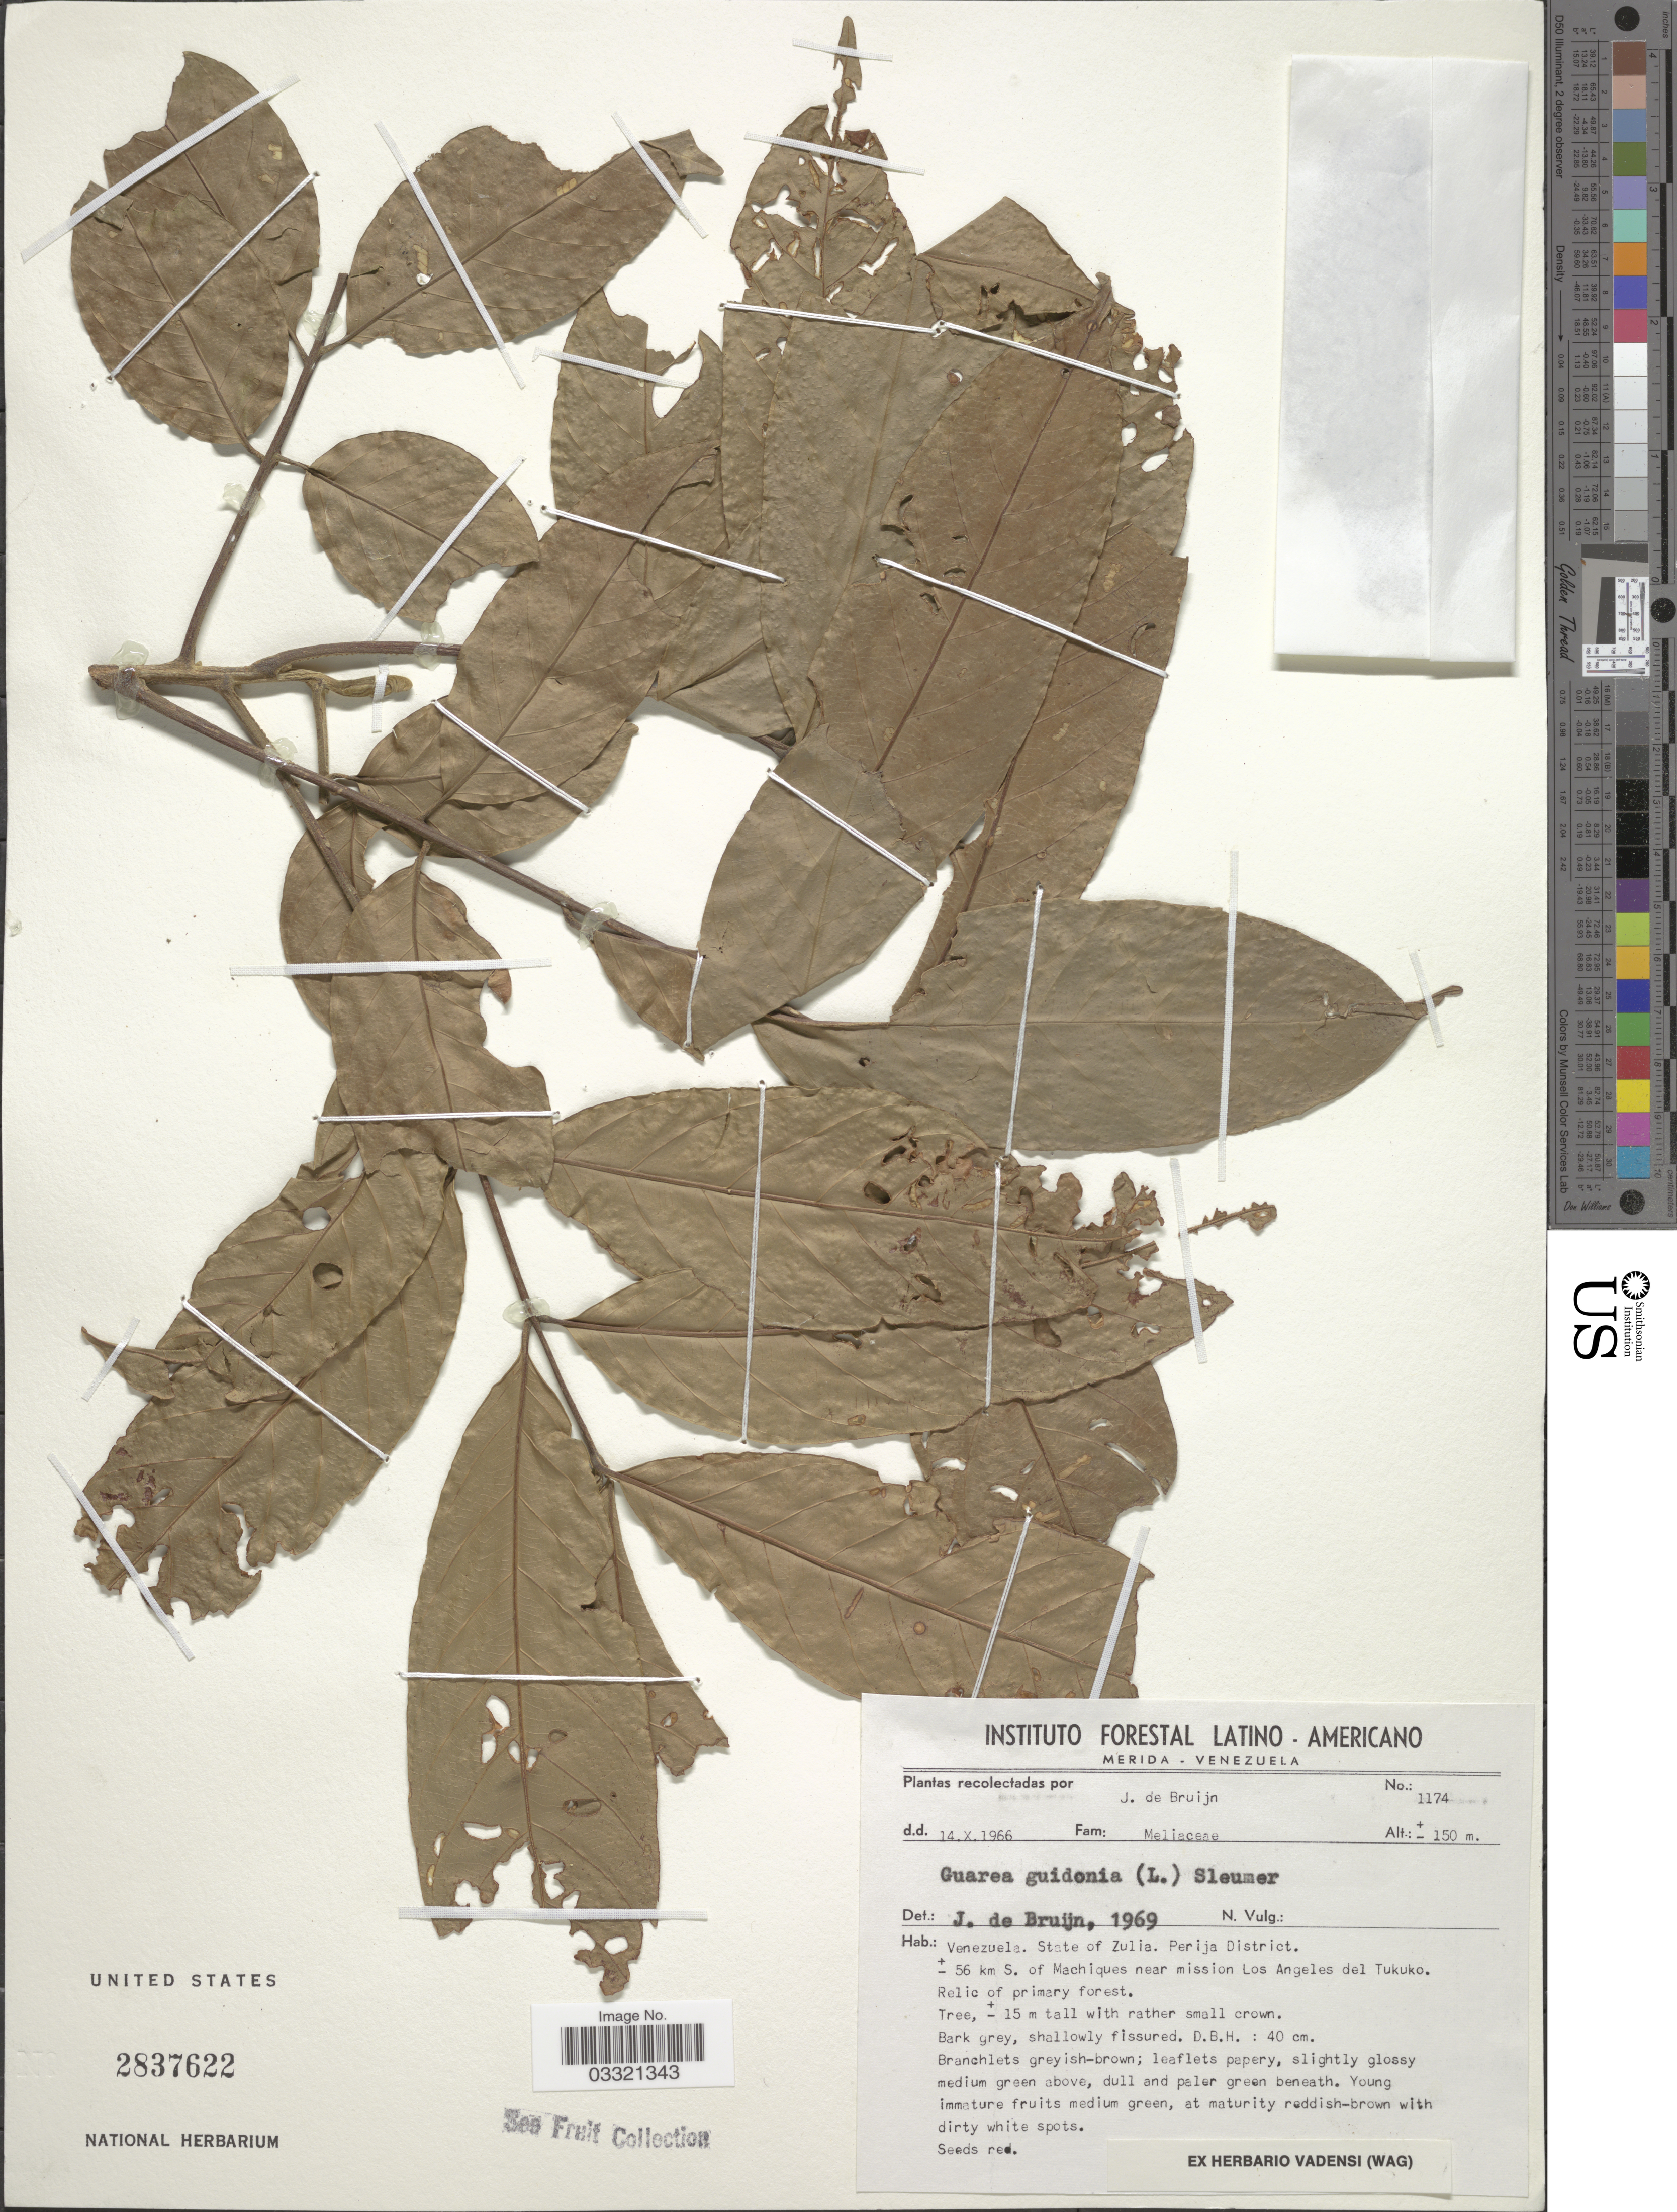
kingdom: Plantae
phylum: Tracheophyta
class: Magnoliopsida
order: Sapindales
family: Meliaceae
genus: Guarea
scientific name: Guarea guidonia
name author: (L.) Sleumer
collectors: J. Bruijn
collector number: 1174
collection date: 1966-10-14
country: Venezuela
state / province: Zulia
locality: Perija District. ± 56 km S. of Machiques near mission Los Angeles del Tukuko, Relic of primary forest.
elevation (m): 150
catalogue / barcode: US 2837622